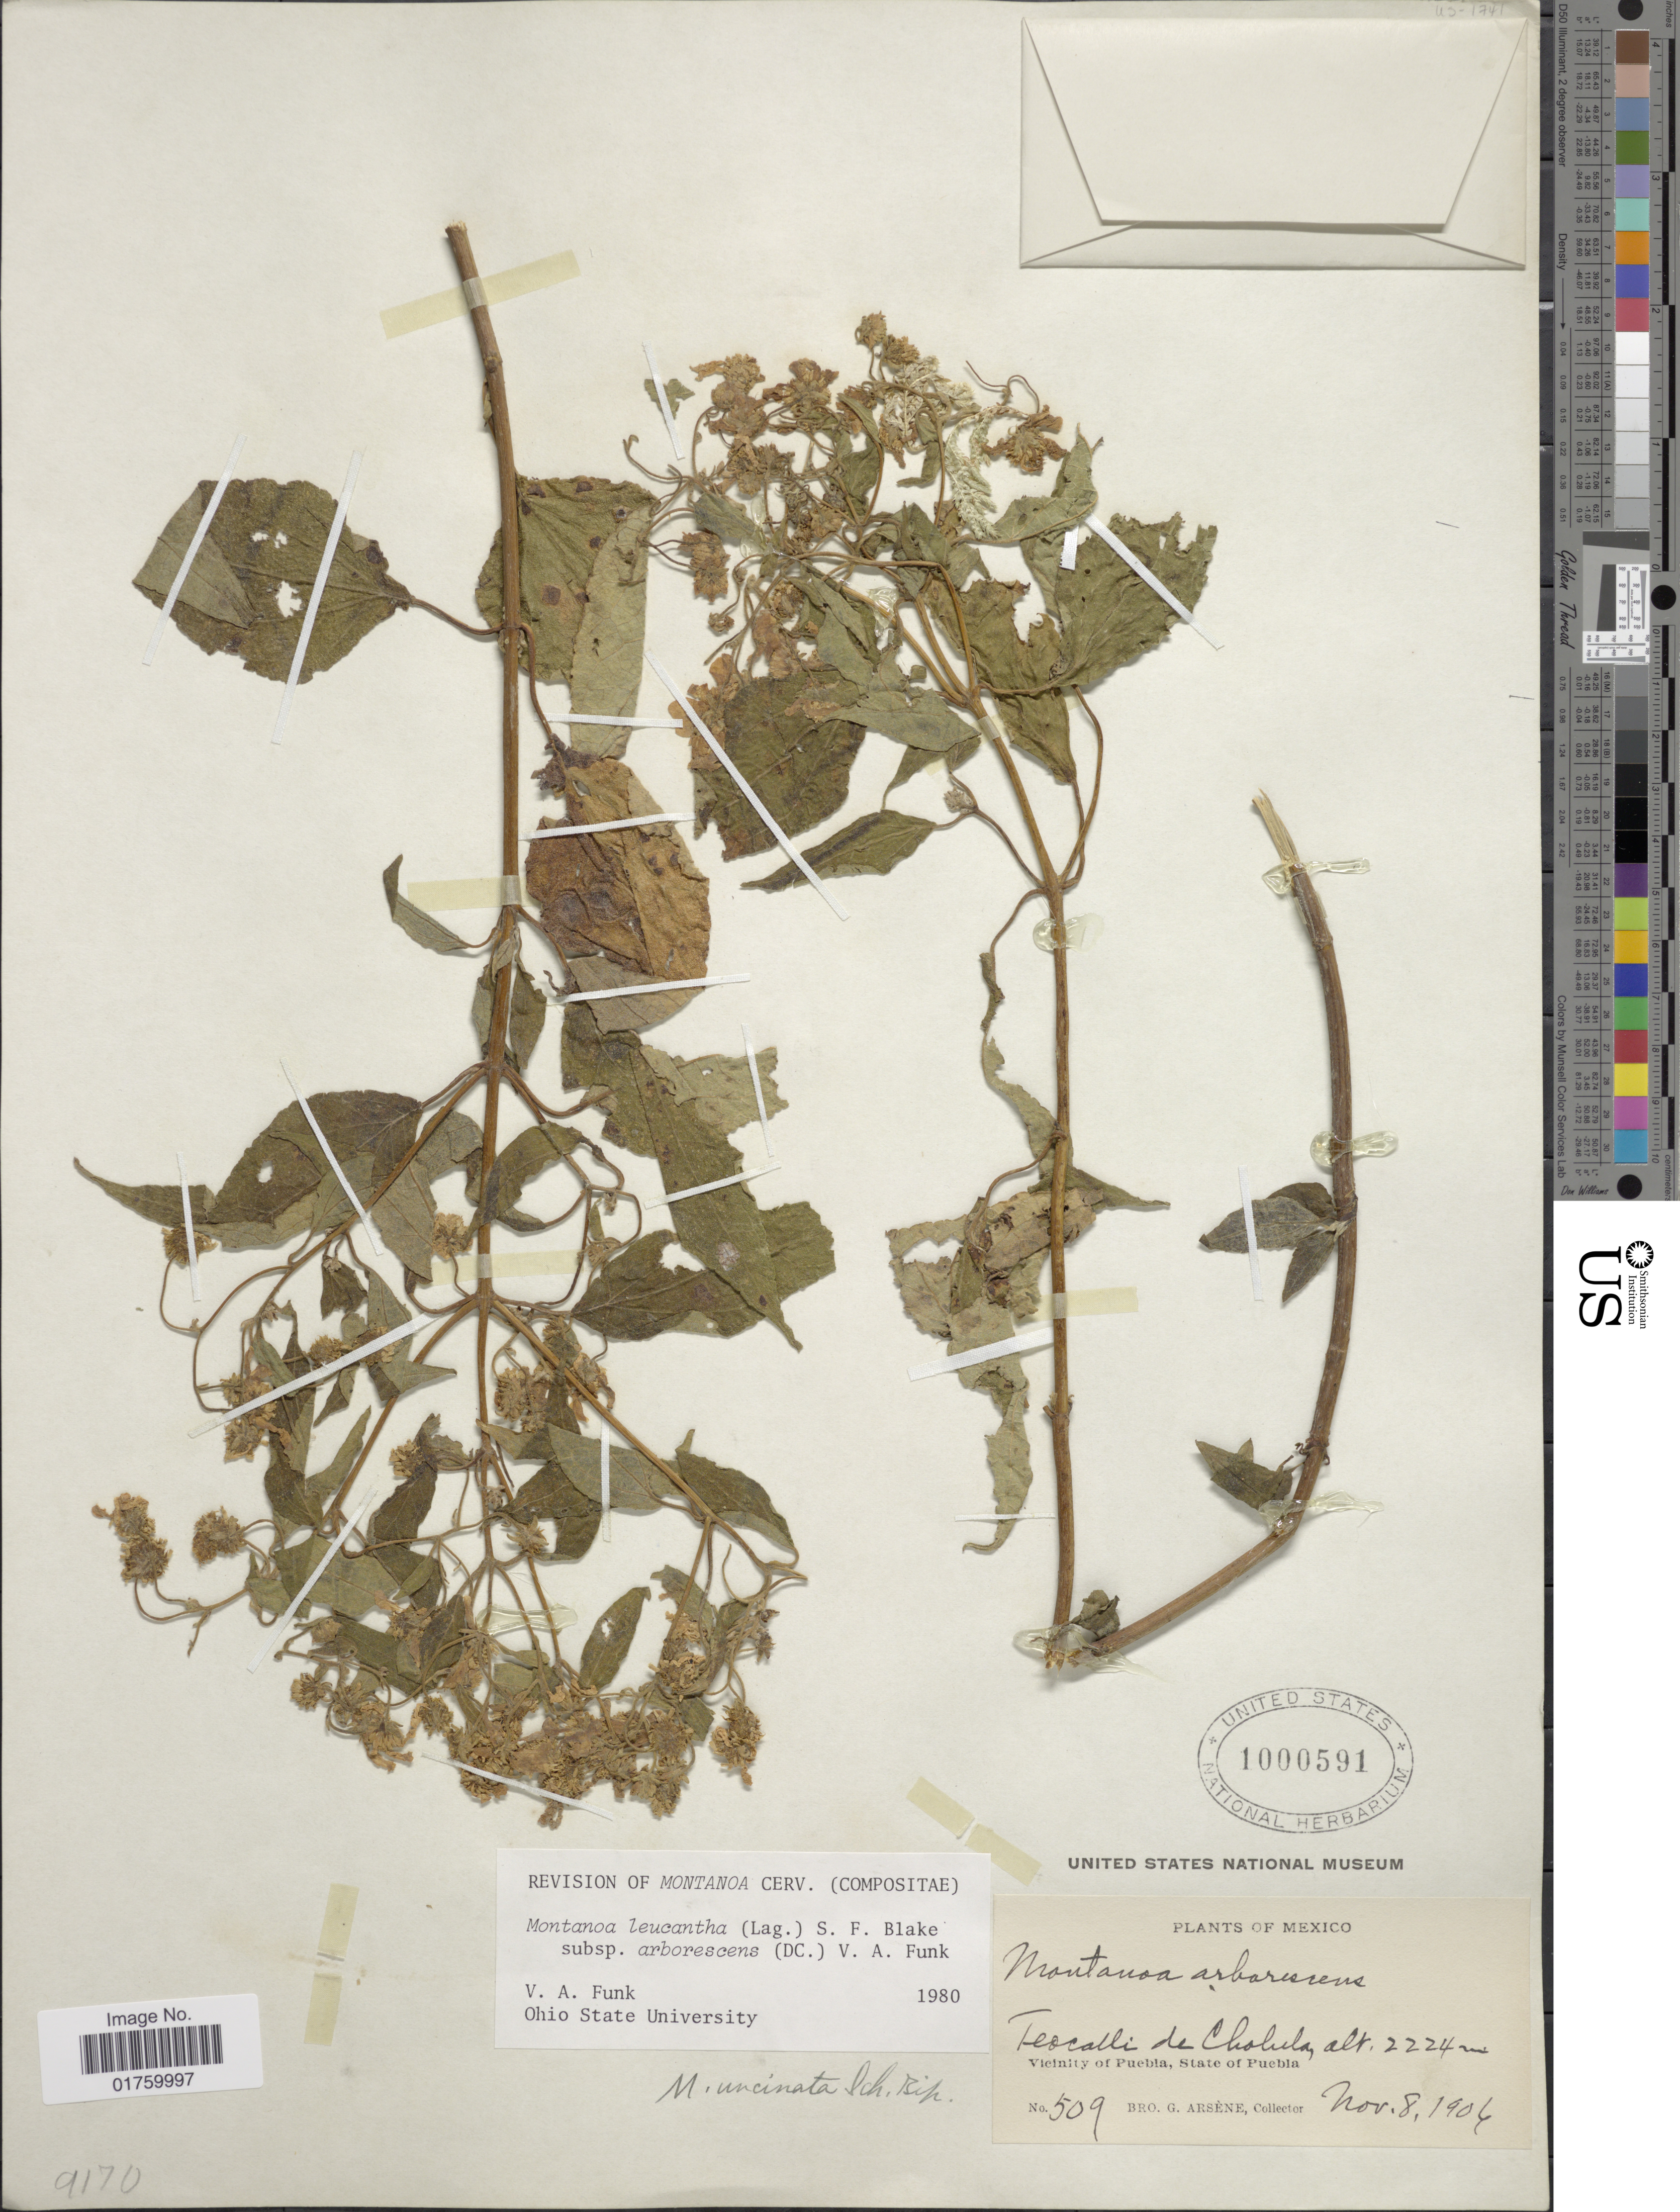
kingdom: Plantae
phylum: Tracheophyta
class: Magnoliopsida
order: Asterales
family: Asteraceae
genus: Montanoa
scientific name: Montanoa leucantha subsp. arborescens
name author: (DC.) V.A. Funk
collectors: Bro. G. Arsène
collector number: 509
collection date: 1904-11-08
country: Mexico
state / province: Puebla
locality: Teocalli de Cholula, vicinity of Puebla.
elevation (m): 2224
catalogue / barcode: US 1000591